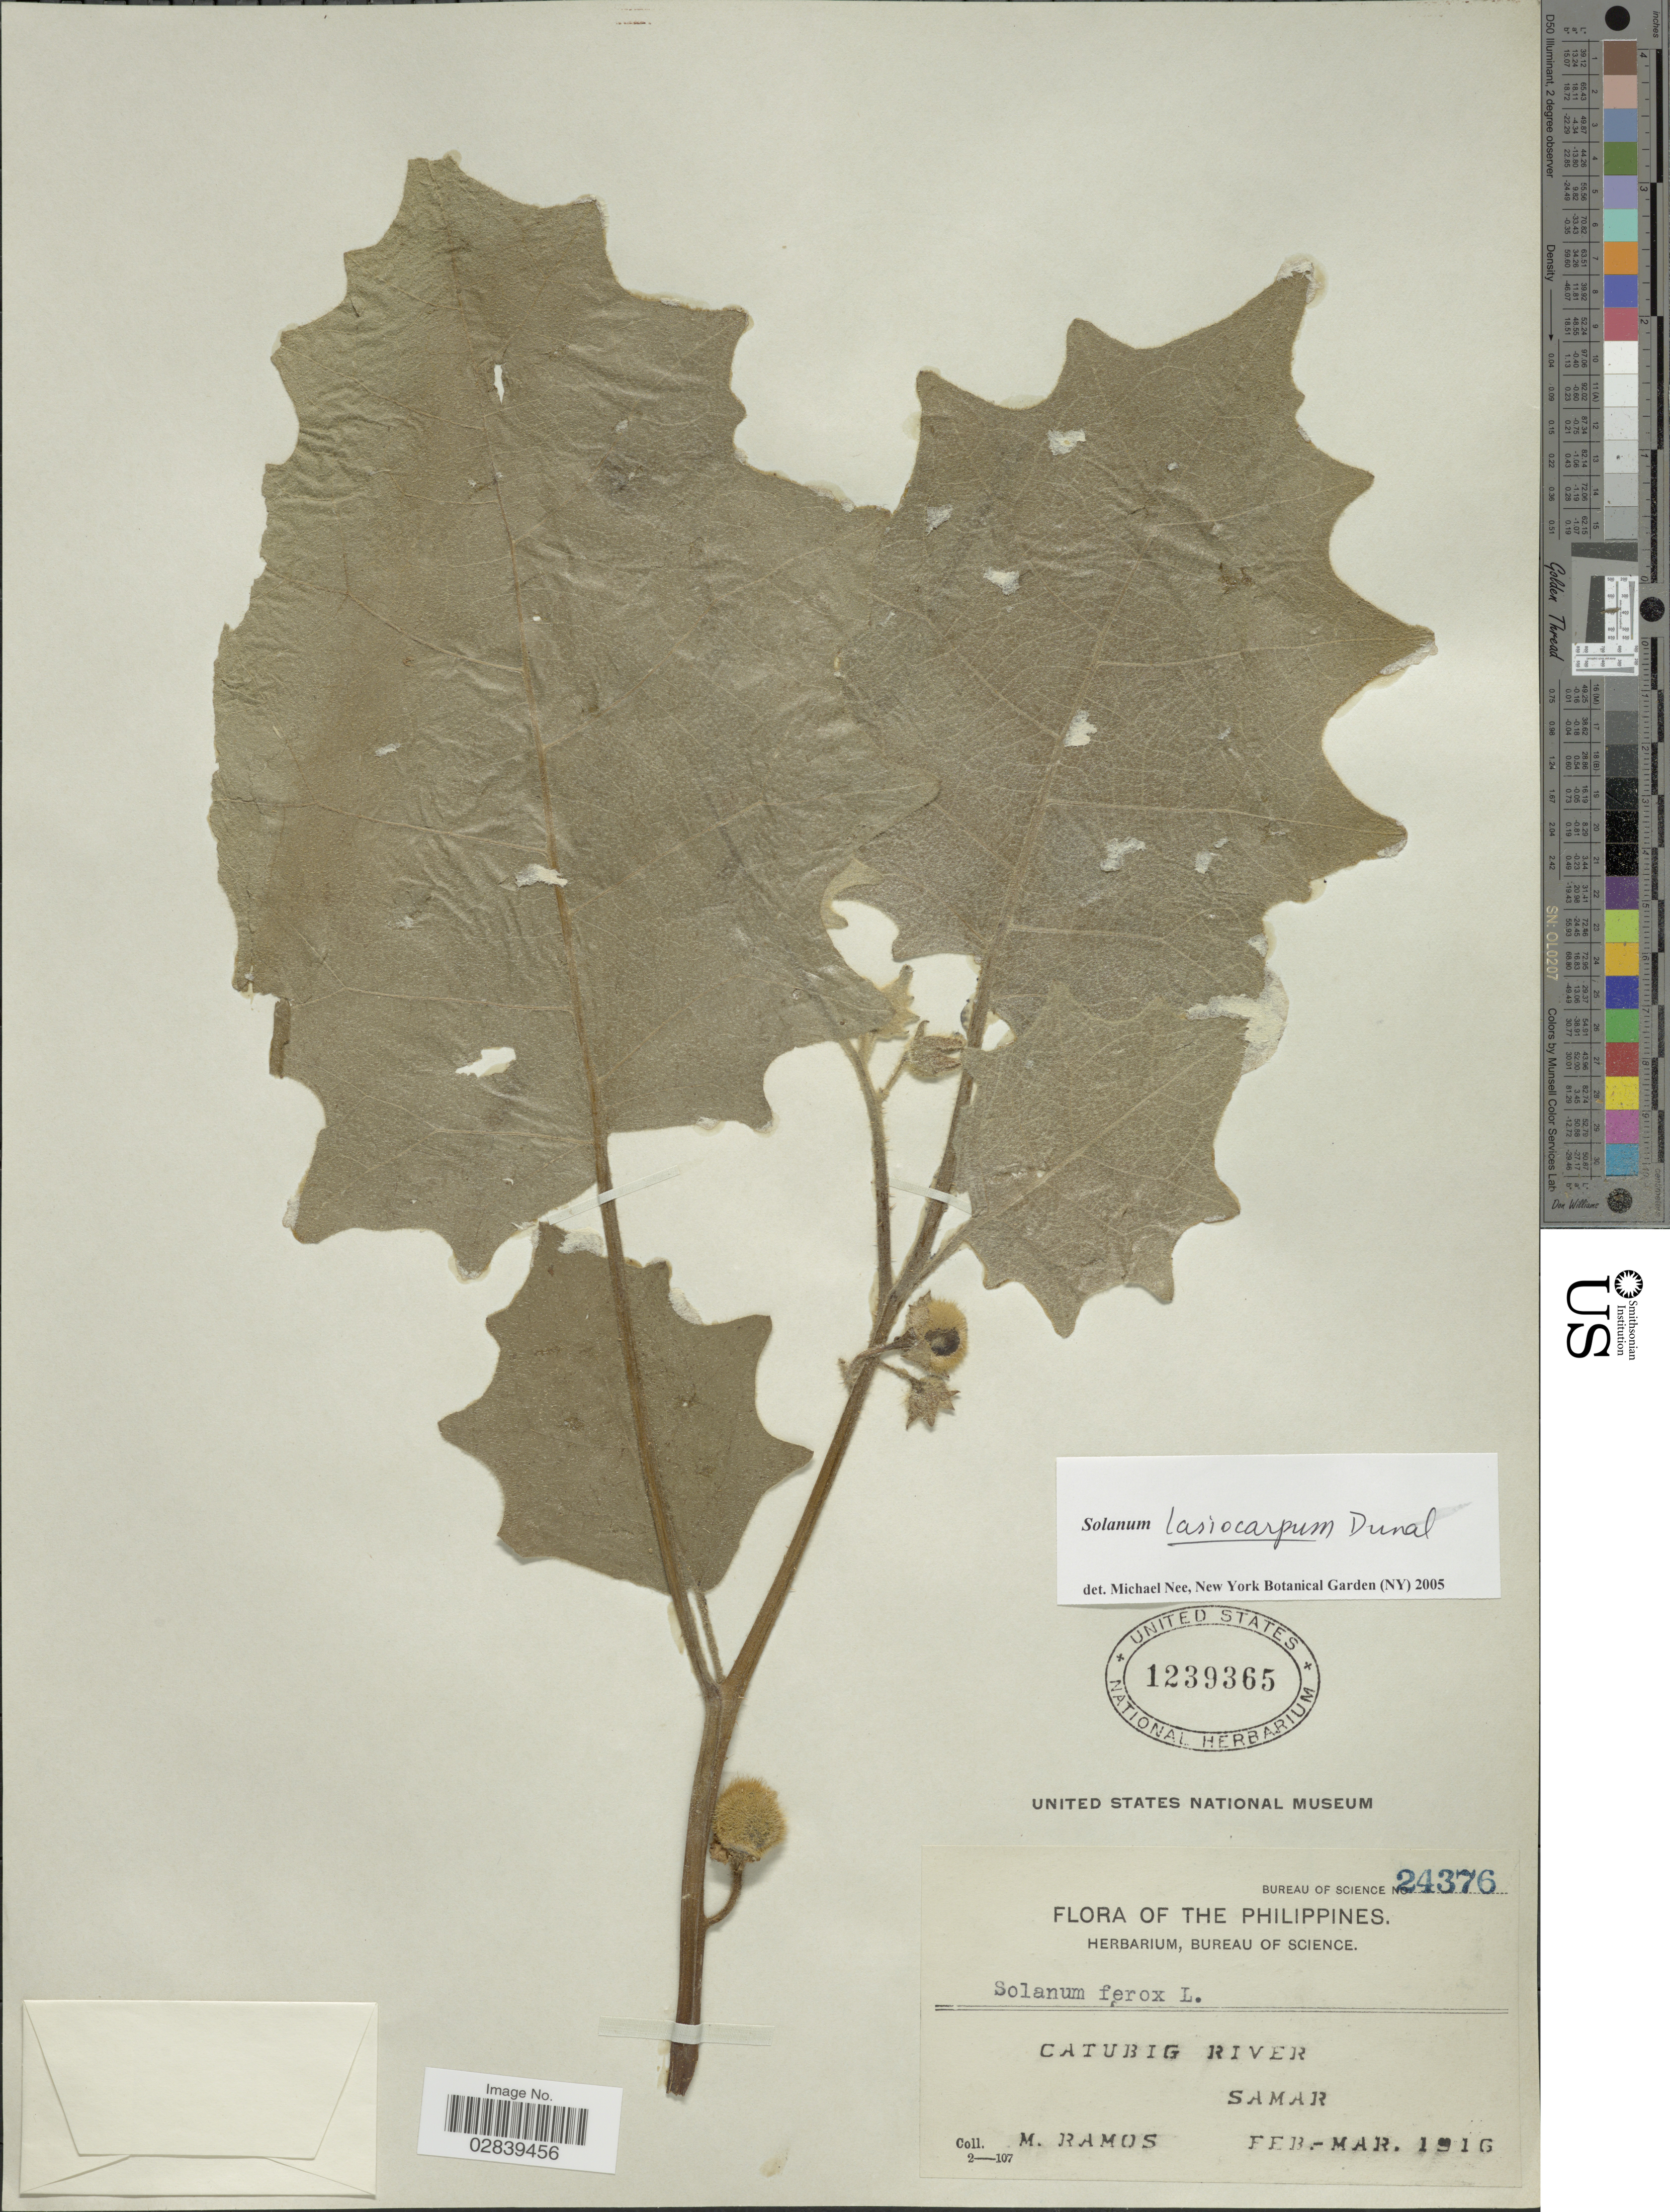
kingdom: Plantae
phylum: Tracheophyta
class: Magnoliopsida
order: Solanales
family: Solanaceae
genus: Solanum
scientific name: Solanum lasiocarpum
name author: Dunal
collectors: M. Ramos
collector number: Bureau of Science 24376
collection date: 1916-02/1916-03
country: Philippines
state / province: Eastern Visayas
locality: Catubig River, Samar.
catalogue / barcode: US 1239365